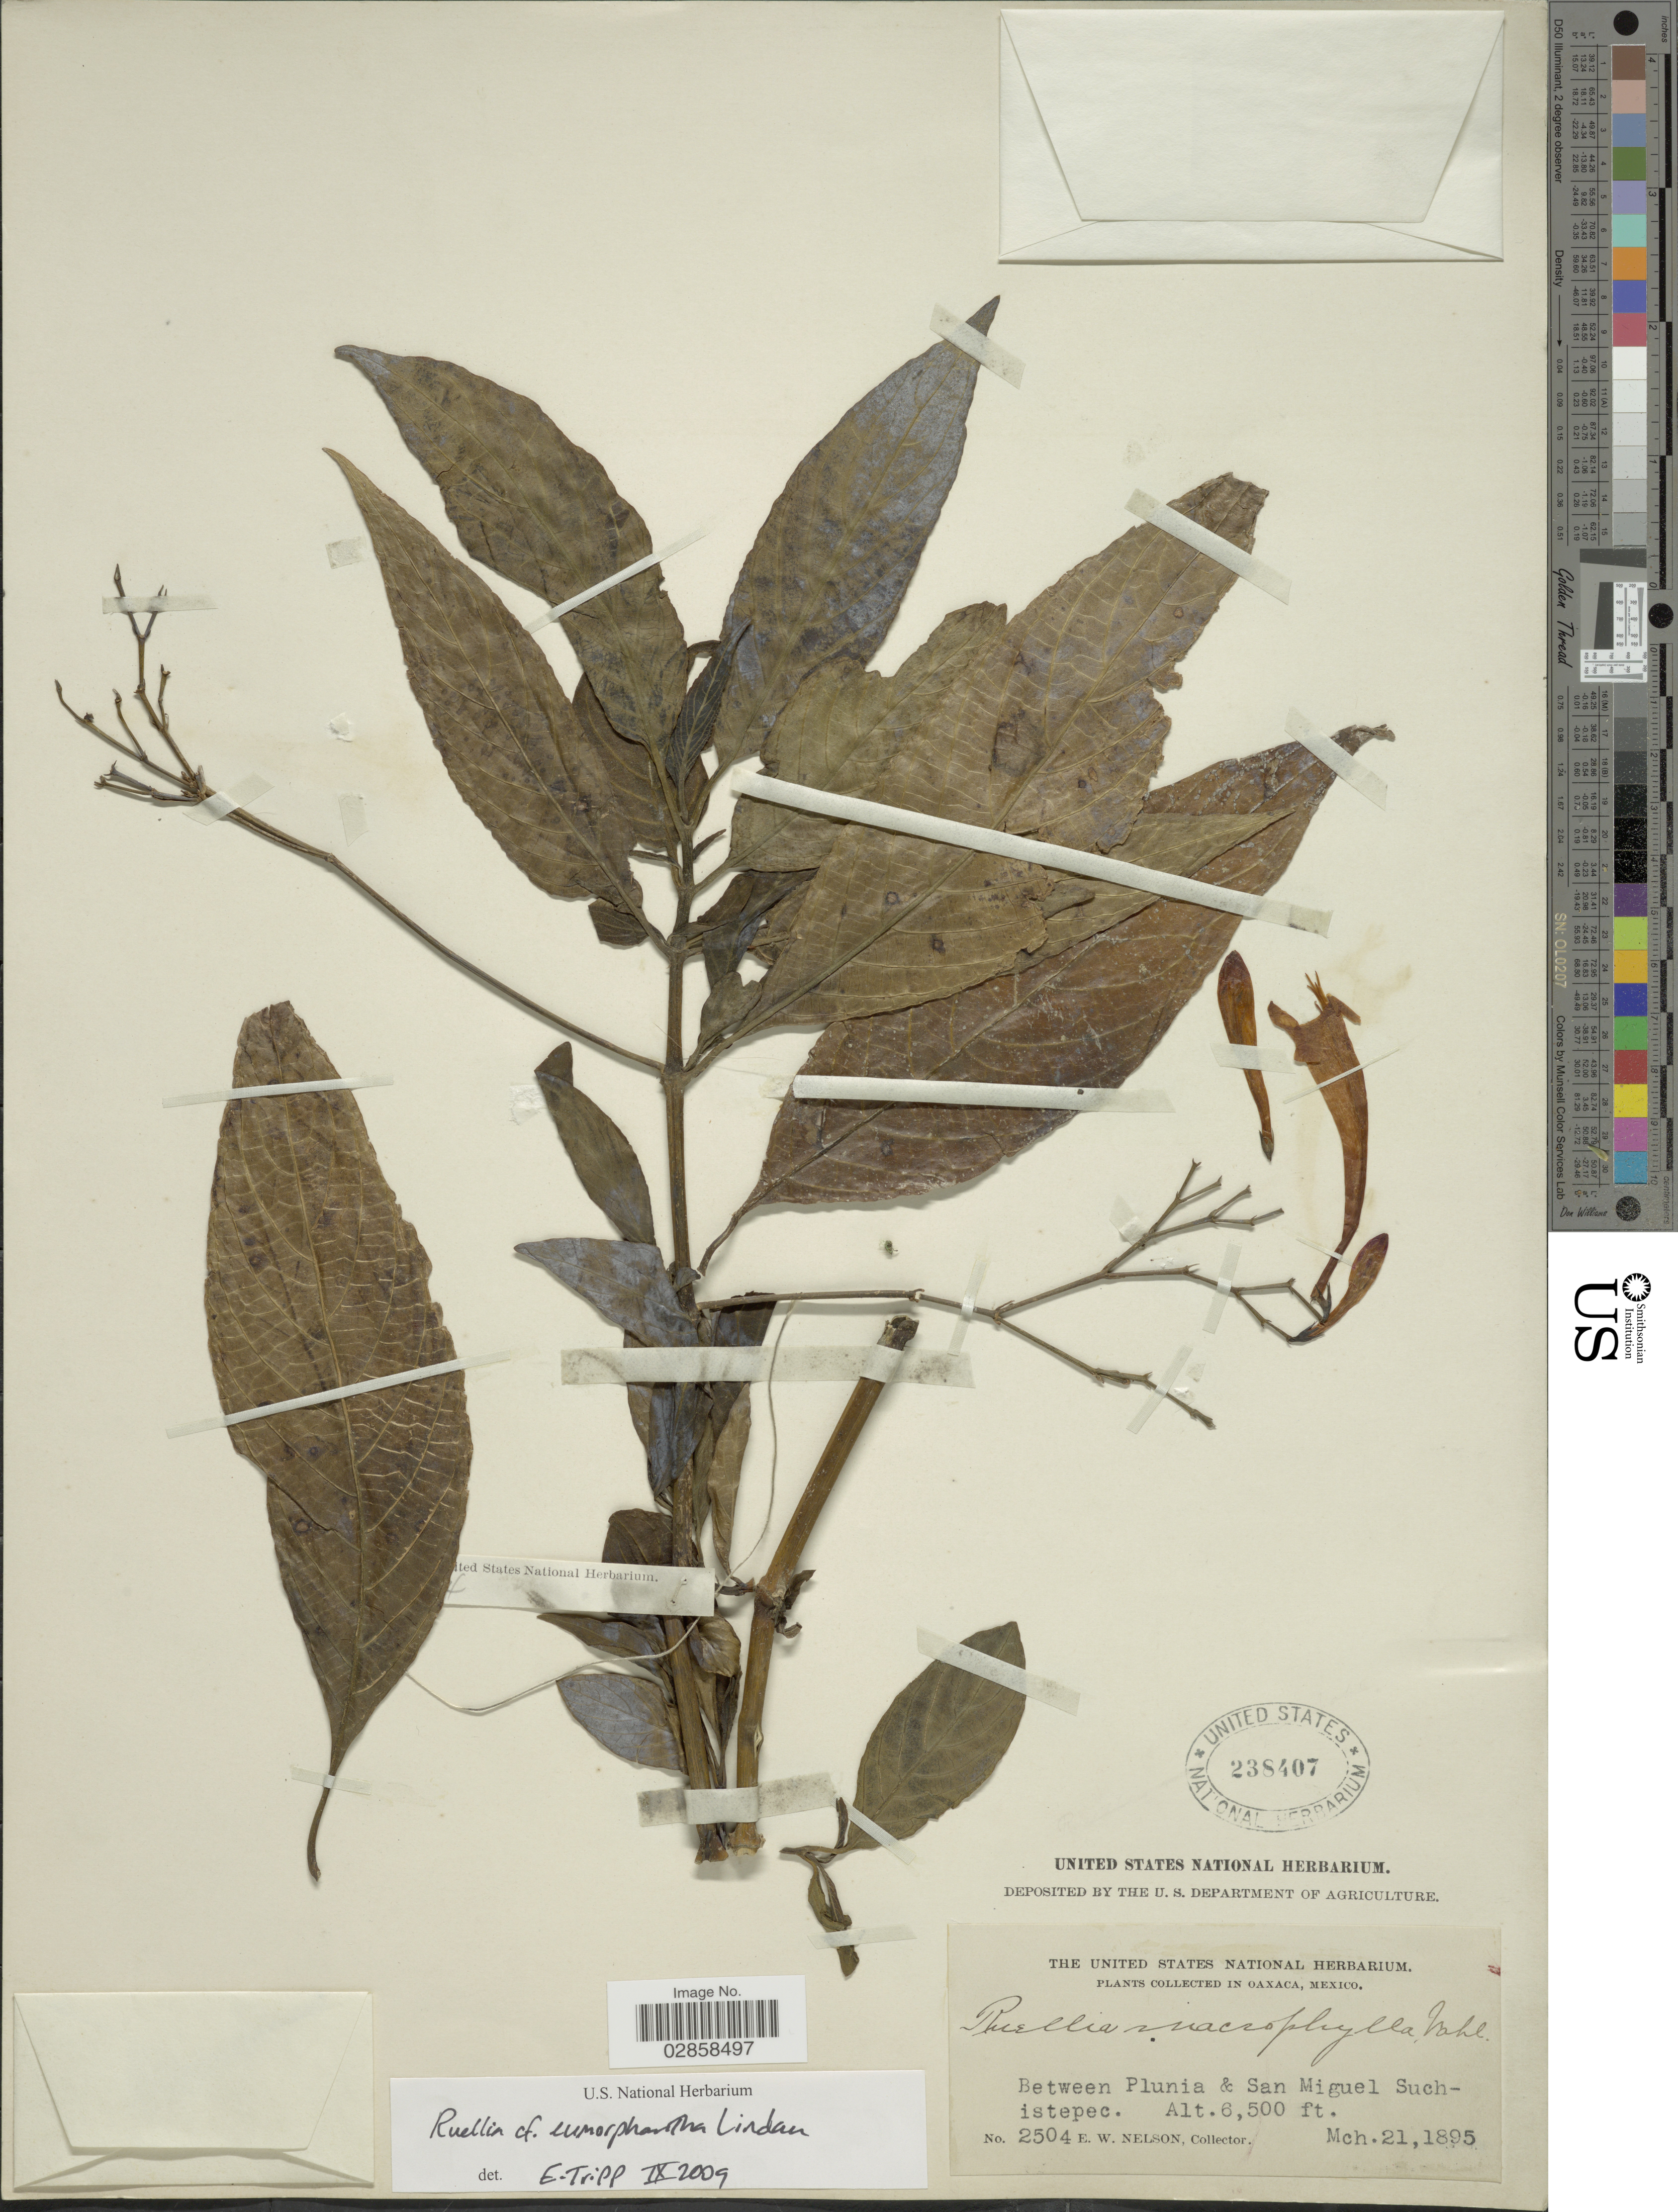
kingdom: Plantae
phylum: Tracheophyta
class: Magnoliopsida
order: Lamiales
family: Acanthaceae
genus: Ruellia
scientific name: Ruellia eumorphantha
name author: Lindau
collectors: E. W. Nelson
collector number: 2504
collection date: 1895-03-21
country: Mexico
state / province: Oaxaca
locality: Between Plunia & San Miguel Suchistepec.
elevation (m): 1981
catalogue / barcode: US 238407